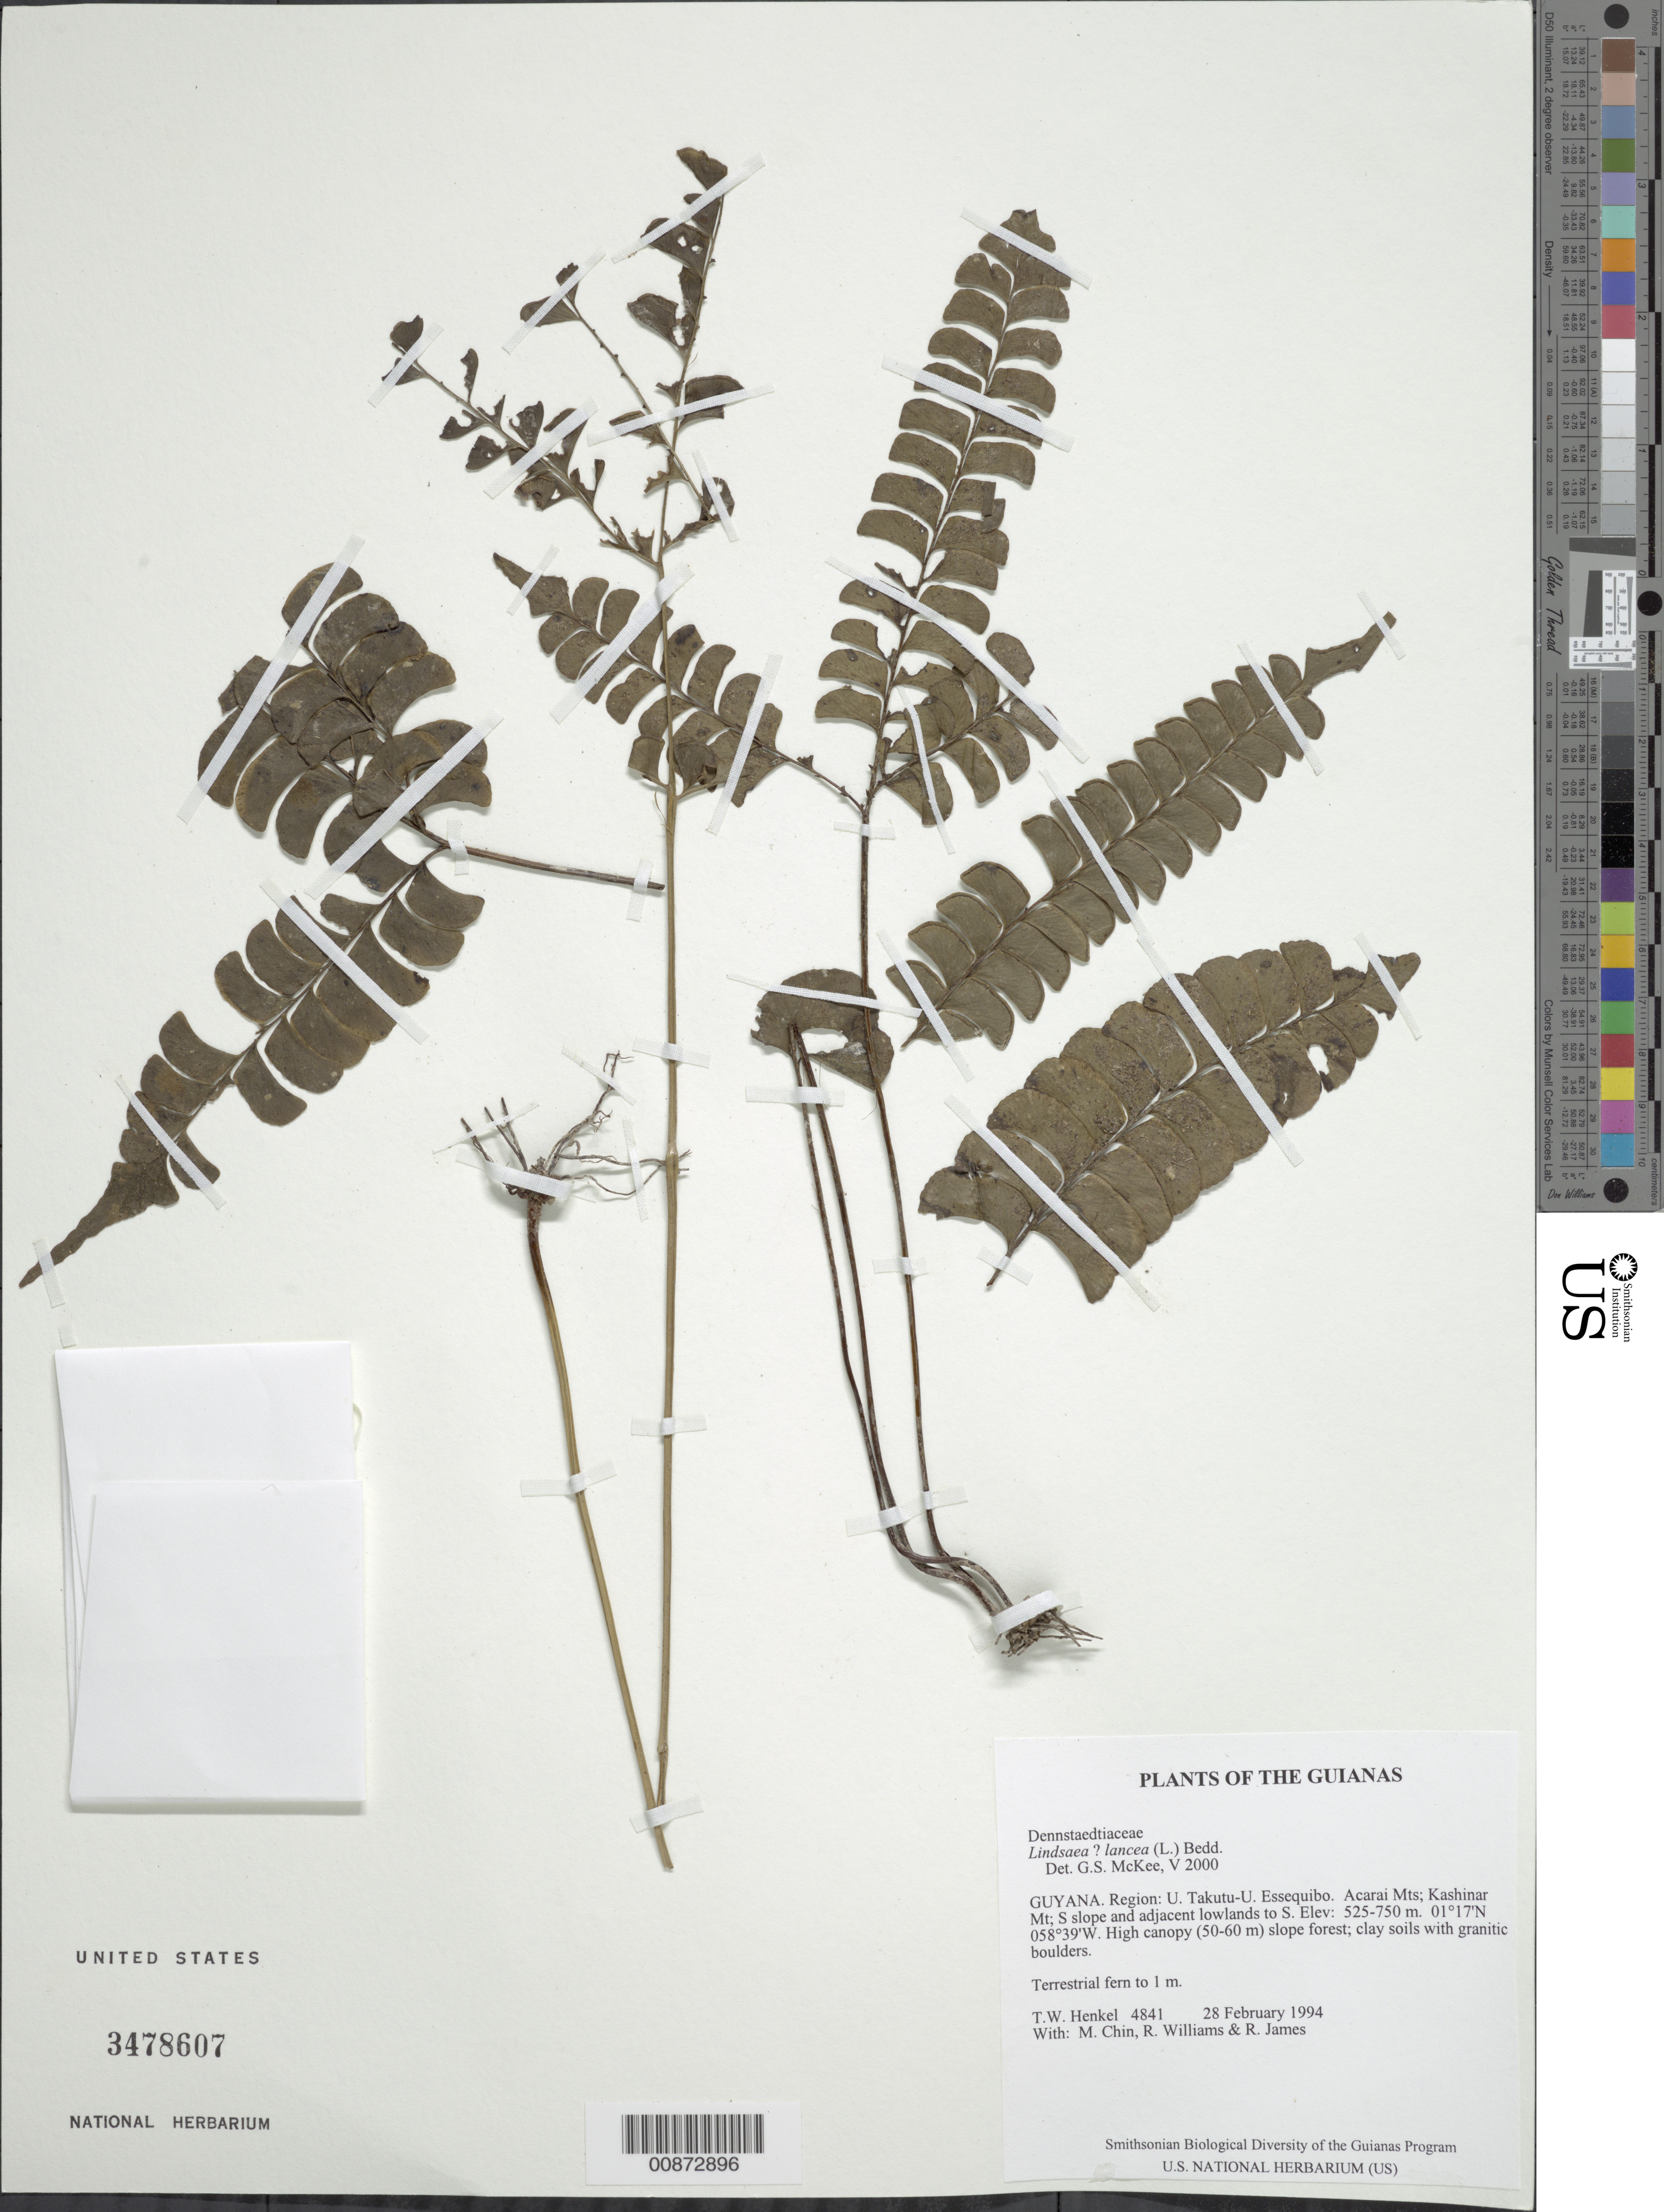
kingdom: Plantae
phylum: Tracheophyta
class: Polypodiopsida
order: Polypodiales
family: Lindsaeaceae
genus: Lindsaea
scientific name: Lindsaea lancea var. lancea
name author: (L.) Bedd.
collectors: T. Henkel, M. Chin, R. Williams & R. James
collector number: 4841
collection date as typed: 28 February 1994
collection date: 1994-02-28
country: Guyana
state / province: U. Takutu-U. Essequibo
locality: Acarai Mts; Kashinar Mt; S slope and adjacent lowlands to S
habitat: High canopy (50-60 m) slope forest; clay soils with granitic boulders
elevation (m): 525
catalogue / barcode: US 3478607